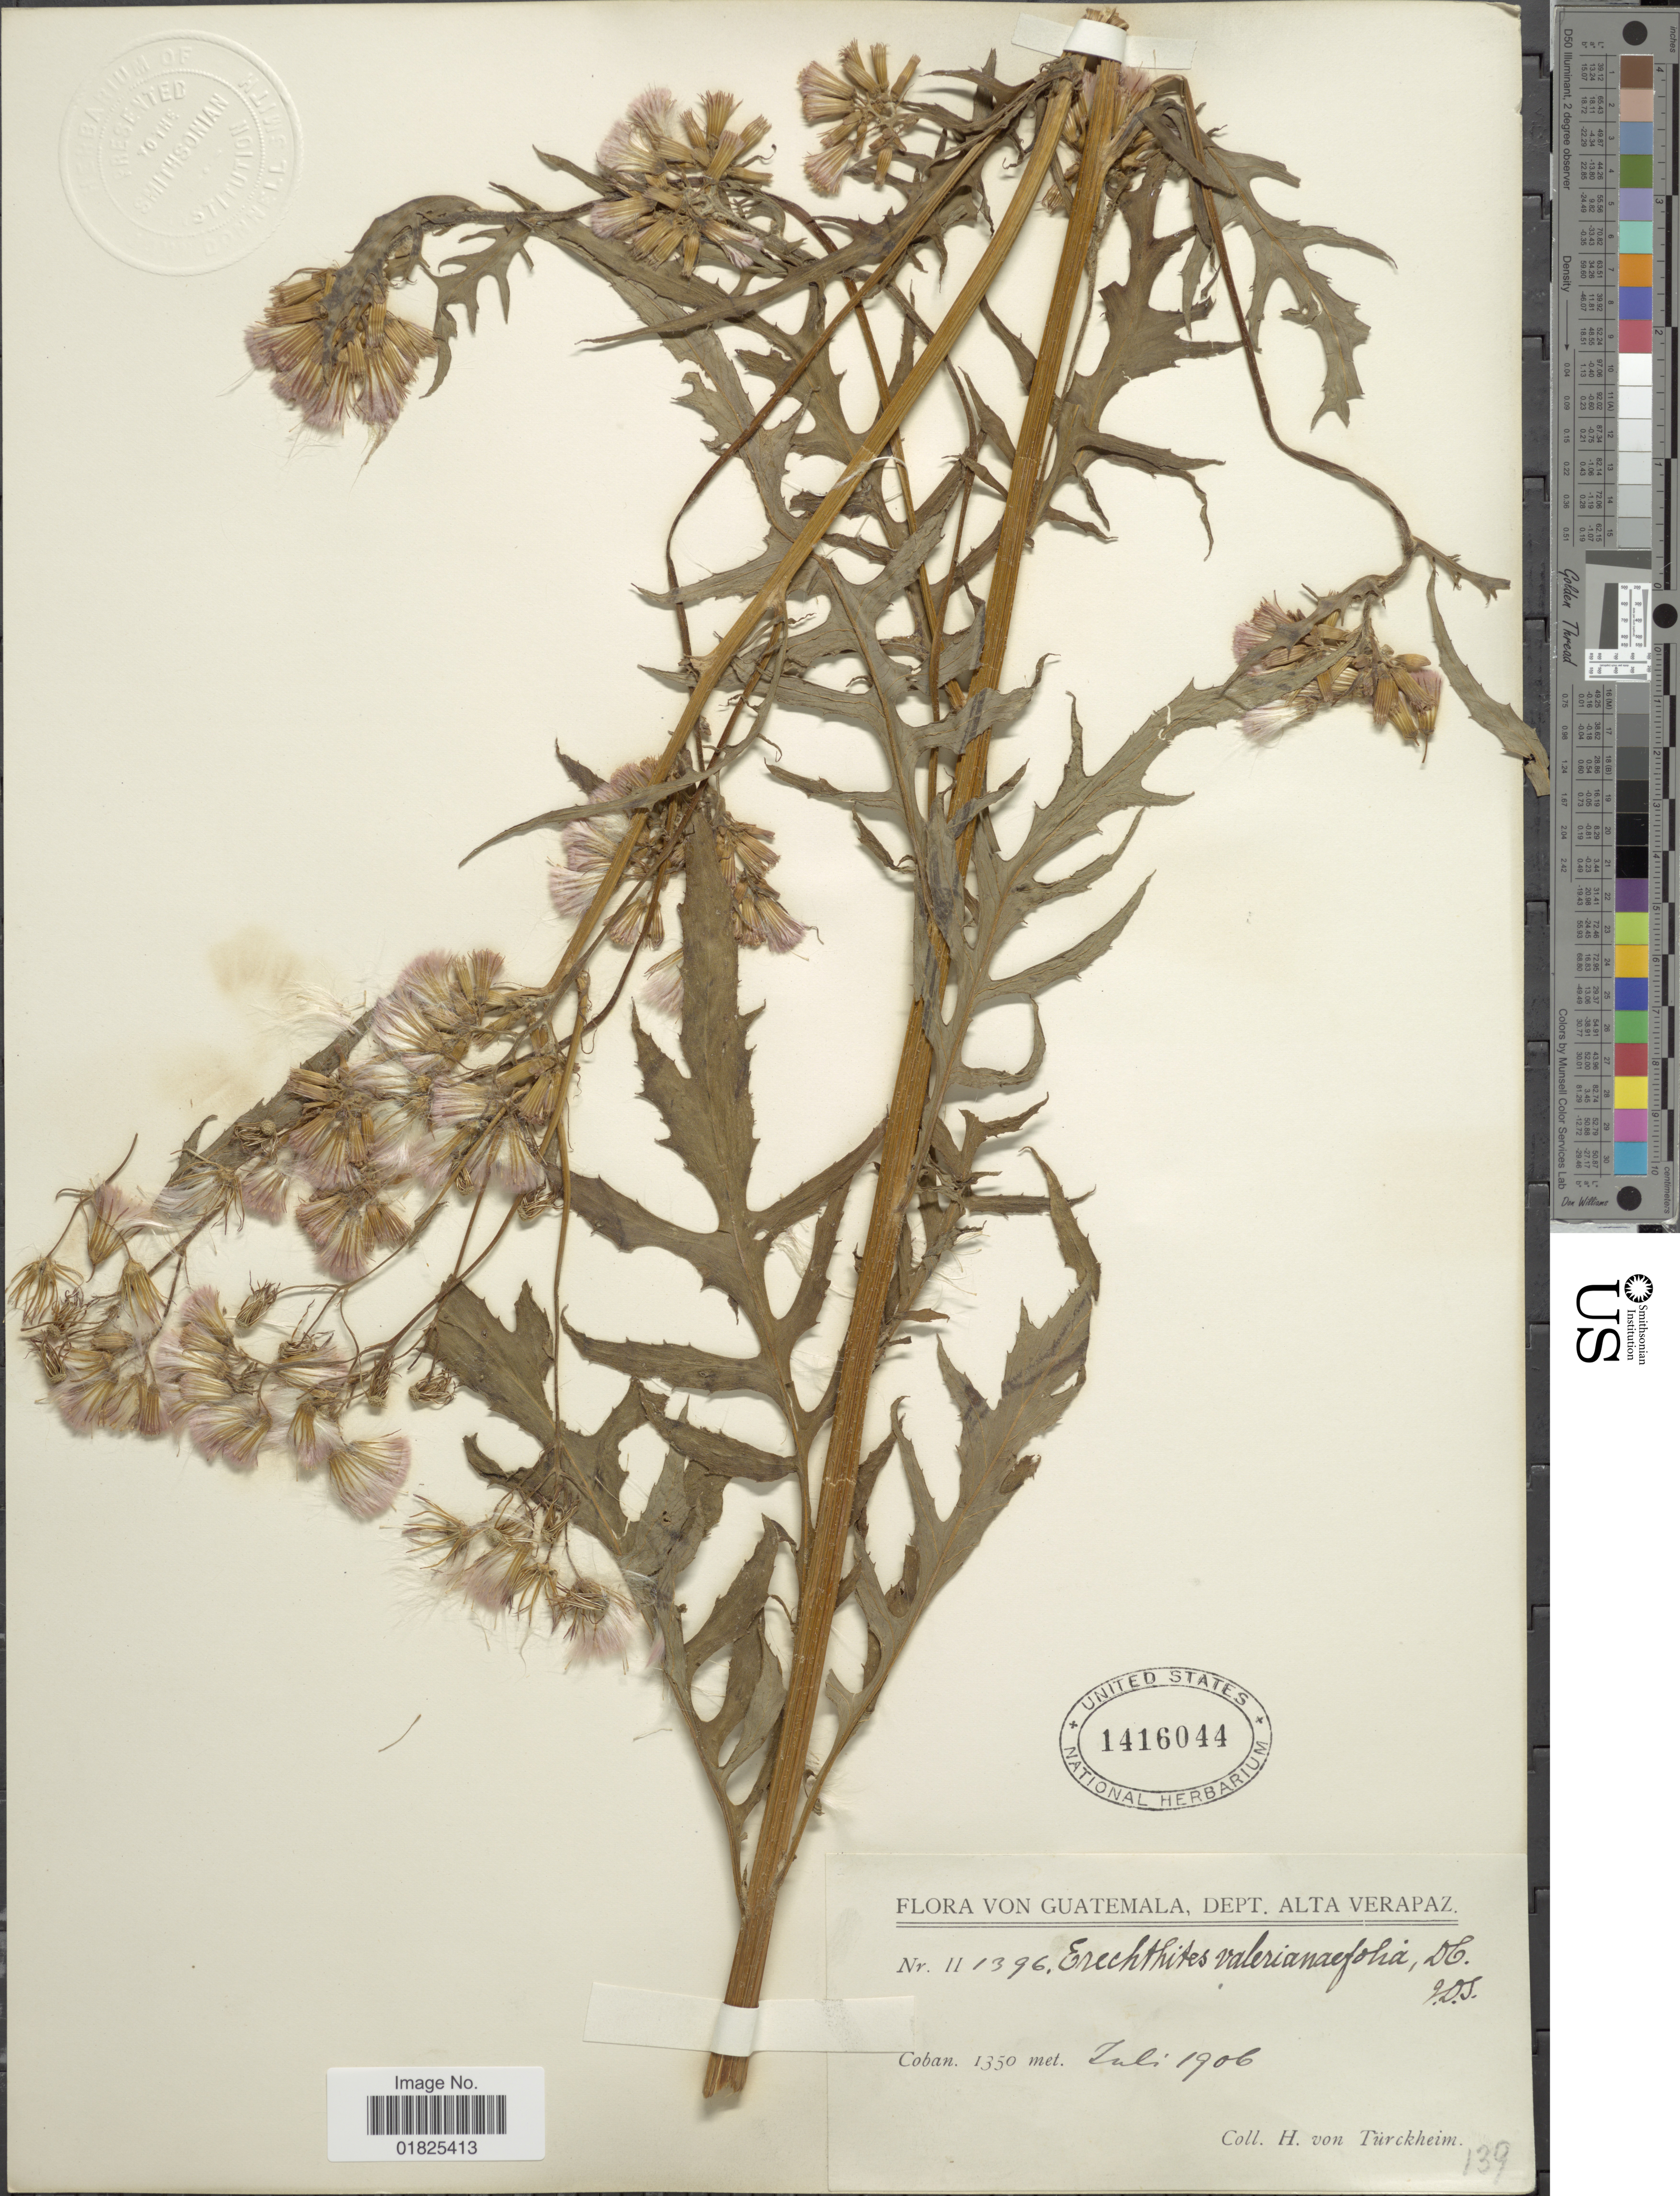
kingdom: Plantae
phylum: Tracheophyta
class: Magnoliopsida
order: Asterales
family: Asteraceae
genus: Erechtites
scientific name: Erechtites valerianifolius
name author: (Link ex Spreng.) DC.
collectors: H. von Türckheim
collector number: II 1396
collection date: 1906-07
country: Guatemala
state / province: Alta Verapaz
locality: Coban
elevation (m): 1350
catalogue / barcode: US 1416044